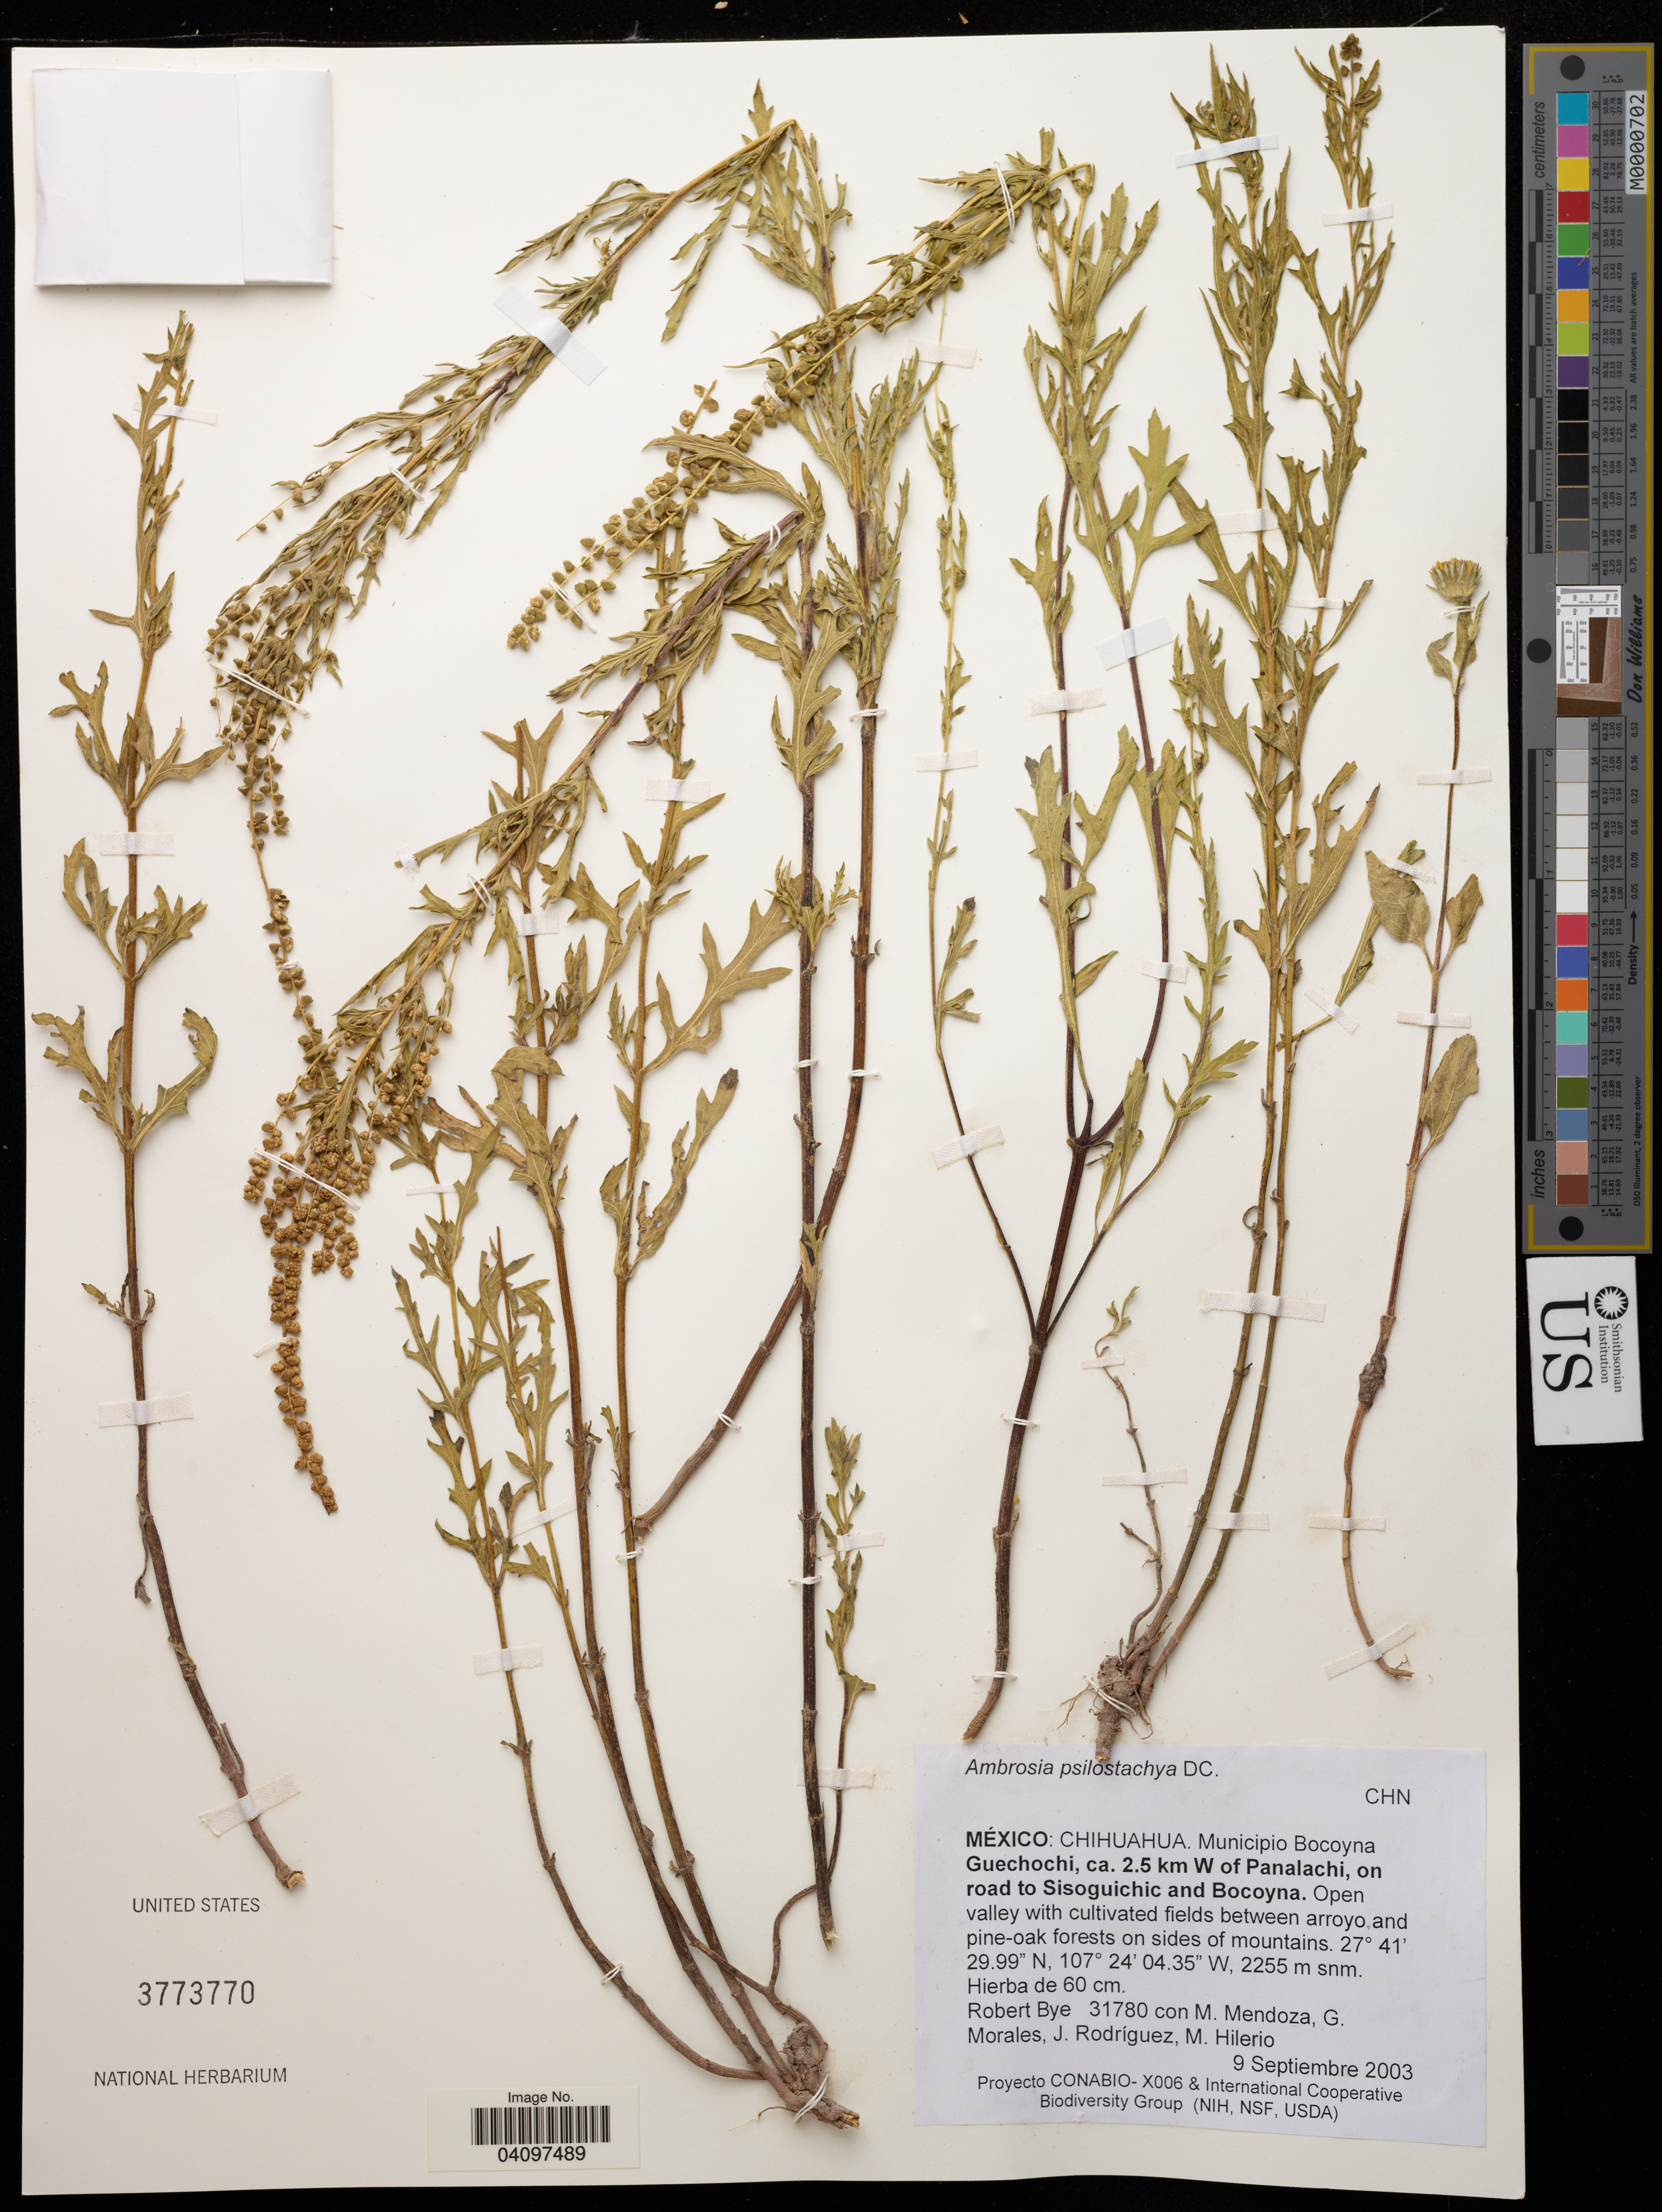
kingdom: Plantae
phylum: Tracheophyta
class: Magnoliopsida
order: Asterales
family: Asteraceae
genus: Ambrosia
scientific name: Ambrosia psilostachya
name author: DC.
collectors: R. A. Bye, M. Mendoza Garcia, Morales & J. Rodríguez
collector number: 31780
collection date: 2003-09-09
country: Mexico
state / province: Chihuahua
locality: Municipio Bocoyna Guechochi, ca. 2.5 km W of Panalachi, on road to Sisoguichic and Bocoyna.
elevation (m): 2255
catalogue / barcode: US 3773770